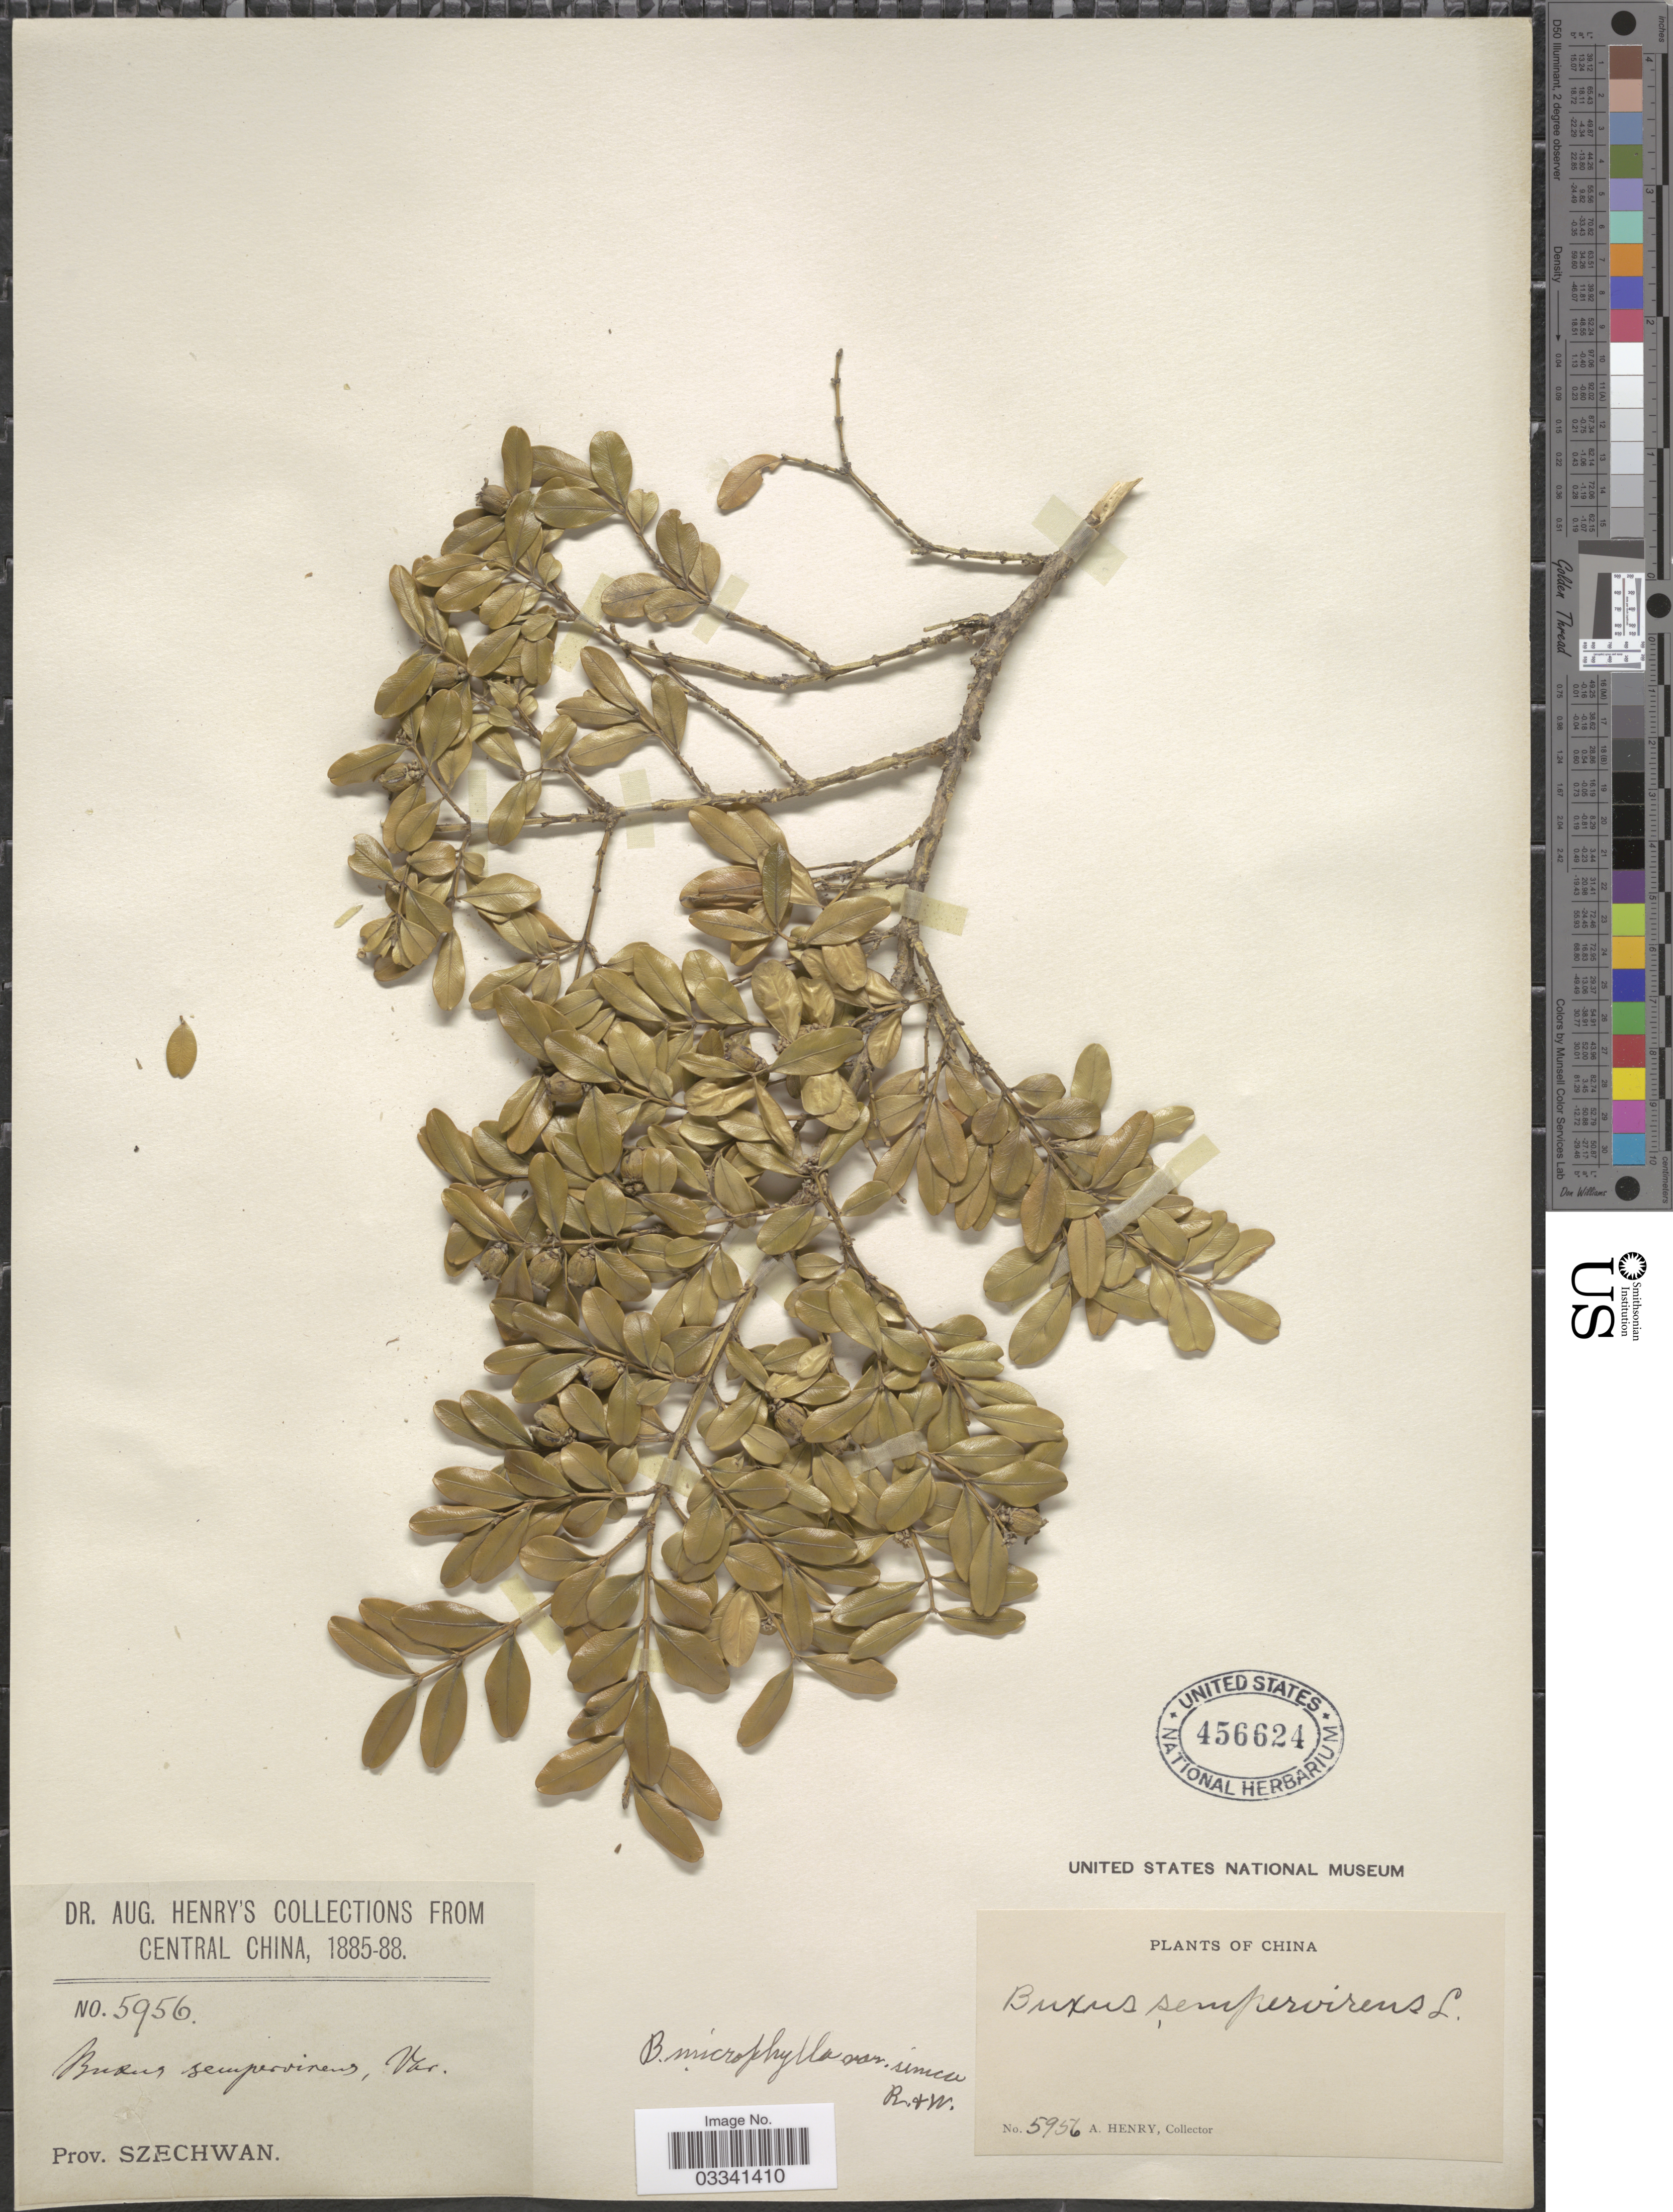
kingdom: Plantae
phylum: Tracheophyta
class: Magnoliopsida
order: Buxales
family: Buxaceae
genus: Buxus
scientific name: Buxus microphylla var. sinica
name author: Rehder & E.H. Wilson in Sarg.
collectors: A. Henry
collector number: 5956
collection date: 1885/1888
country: China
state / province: Sichuan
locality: Central China. Prov. Szechwan.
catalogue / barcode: US 456624